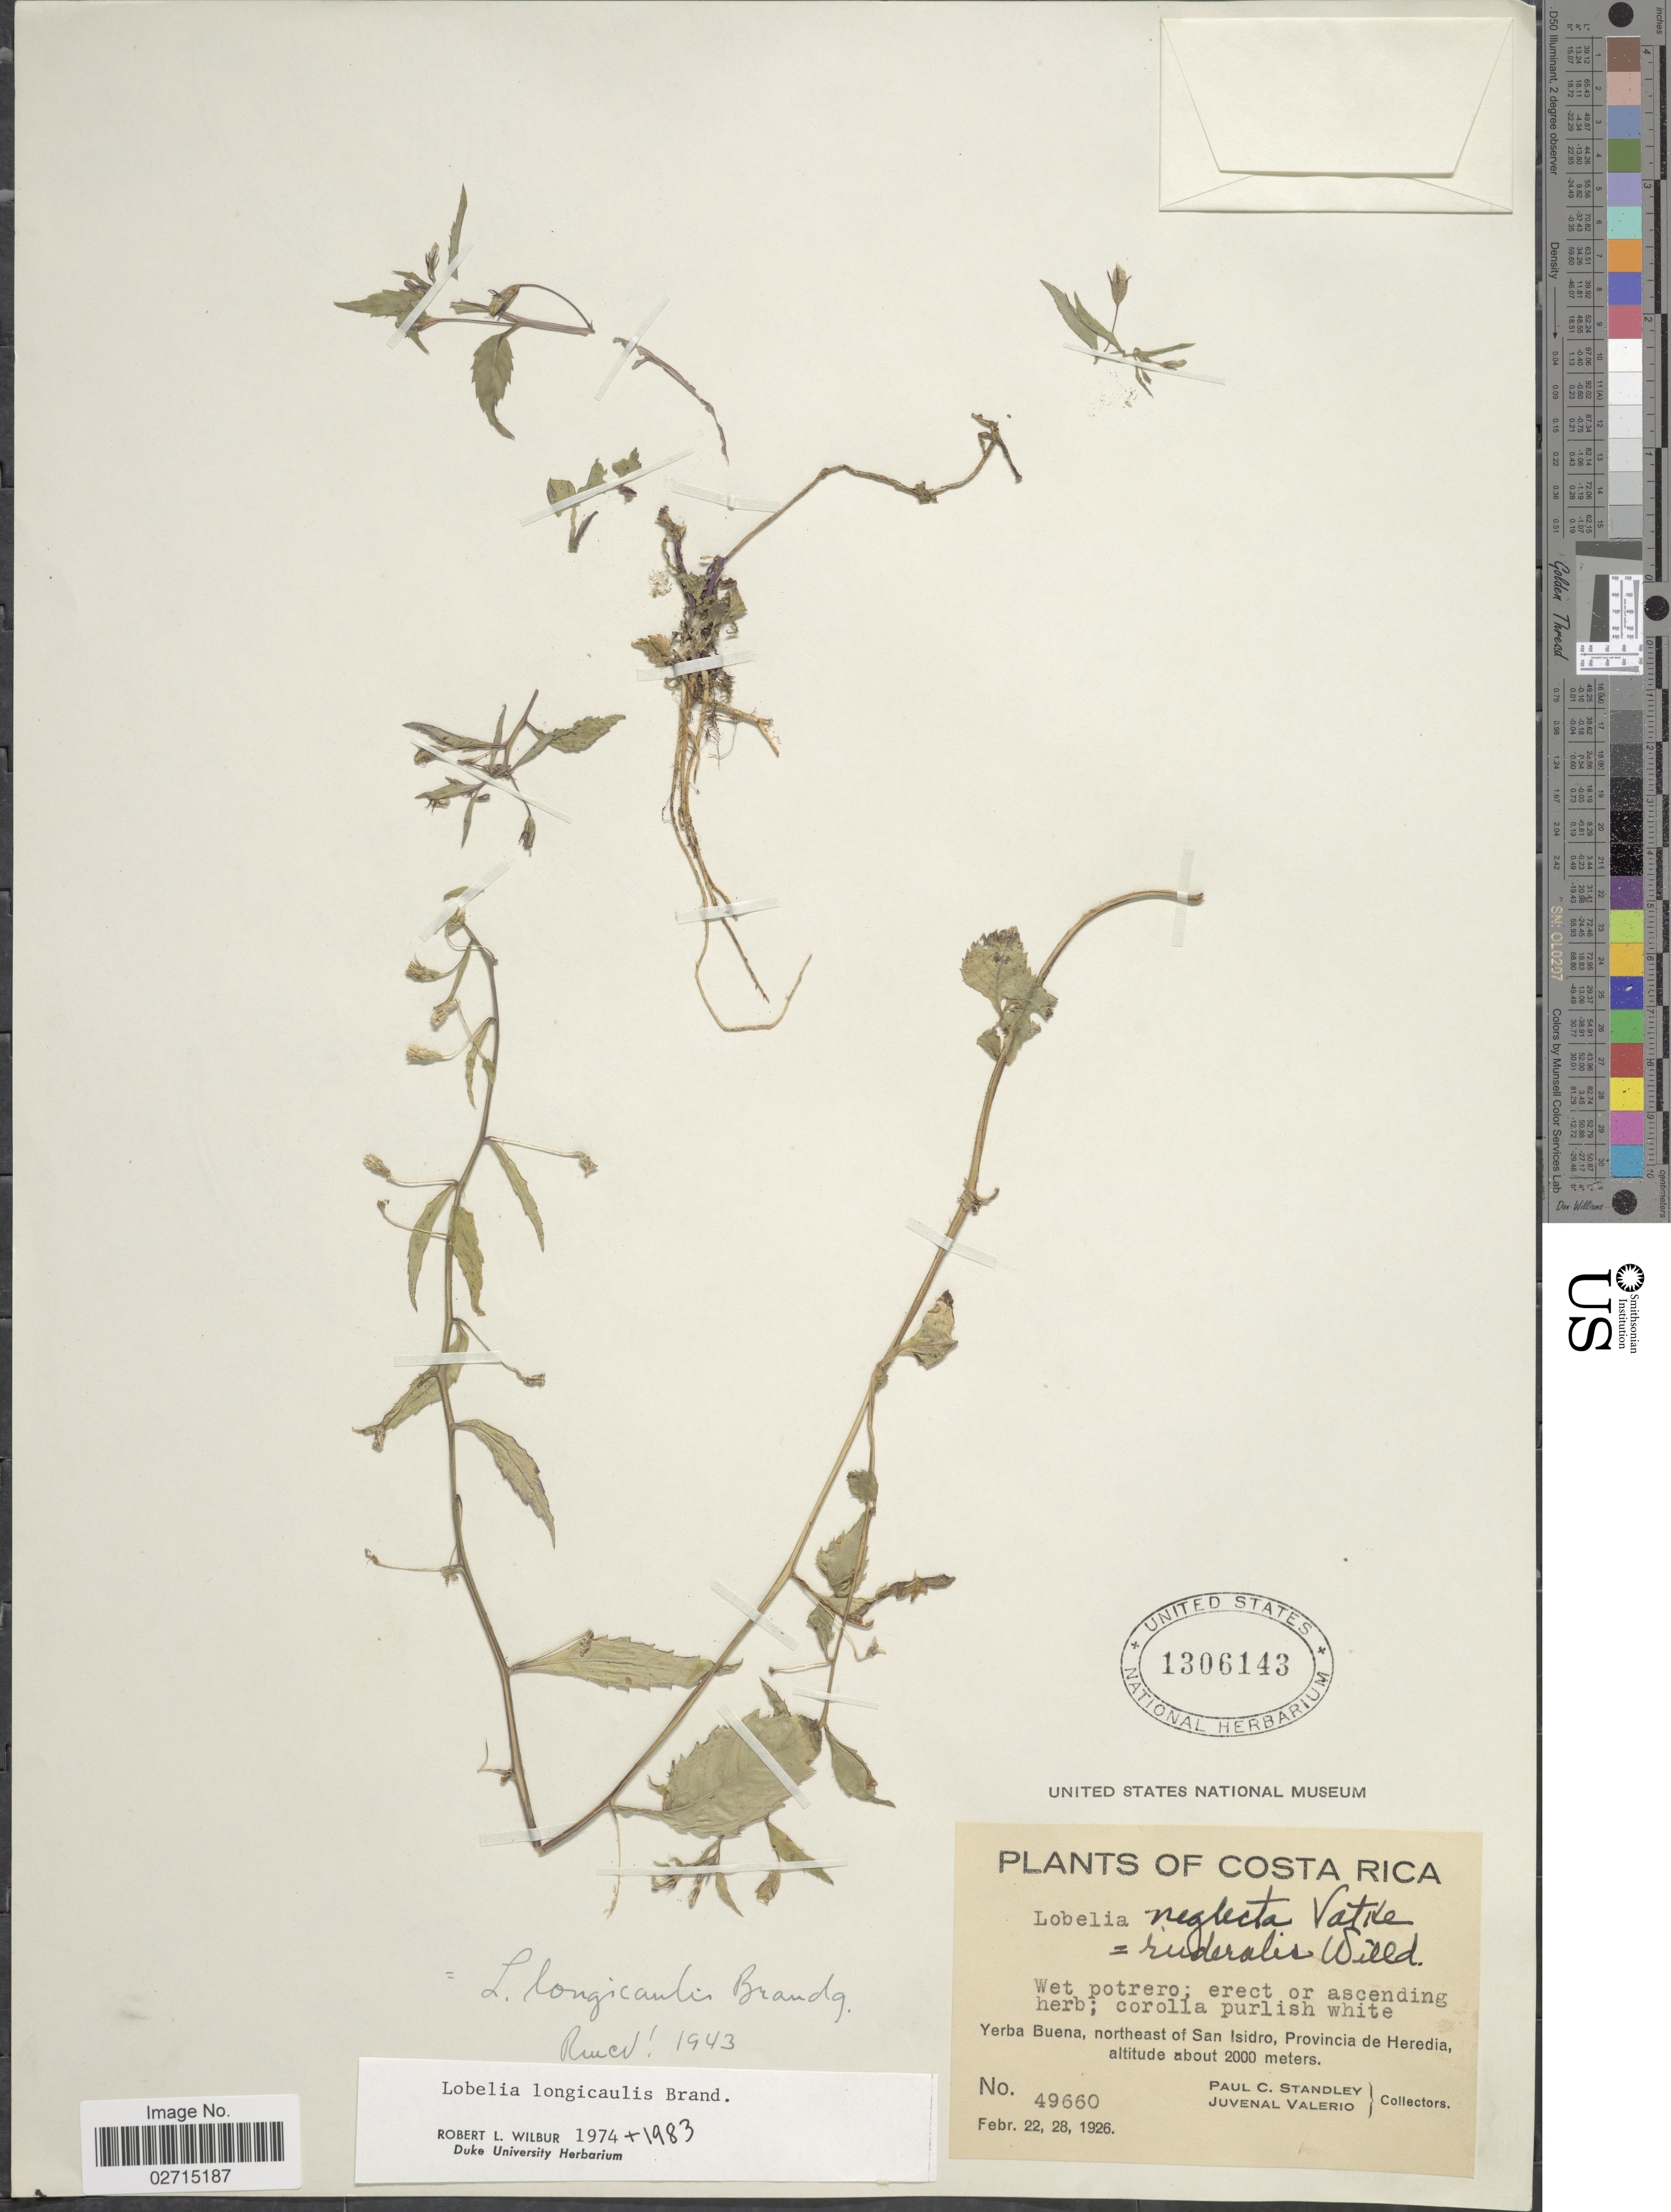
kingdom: Plantae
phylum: Tracheophyta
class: Magnoliopsida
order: Asterales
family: Campanulaceae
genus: Lobelia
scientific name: Lobelia longicaulis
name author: Brandegee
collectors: P. C. Standley & J. Valerio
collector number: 49660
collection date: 1926-02-22/1926-02-28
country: Costa Rica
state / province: Heredia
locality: Yerba Buena, northeast of San Isidro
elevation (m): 2000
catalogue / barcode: US 1306143